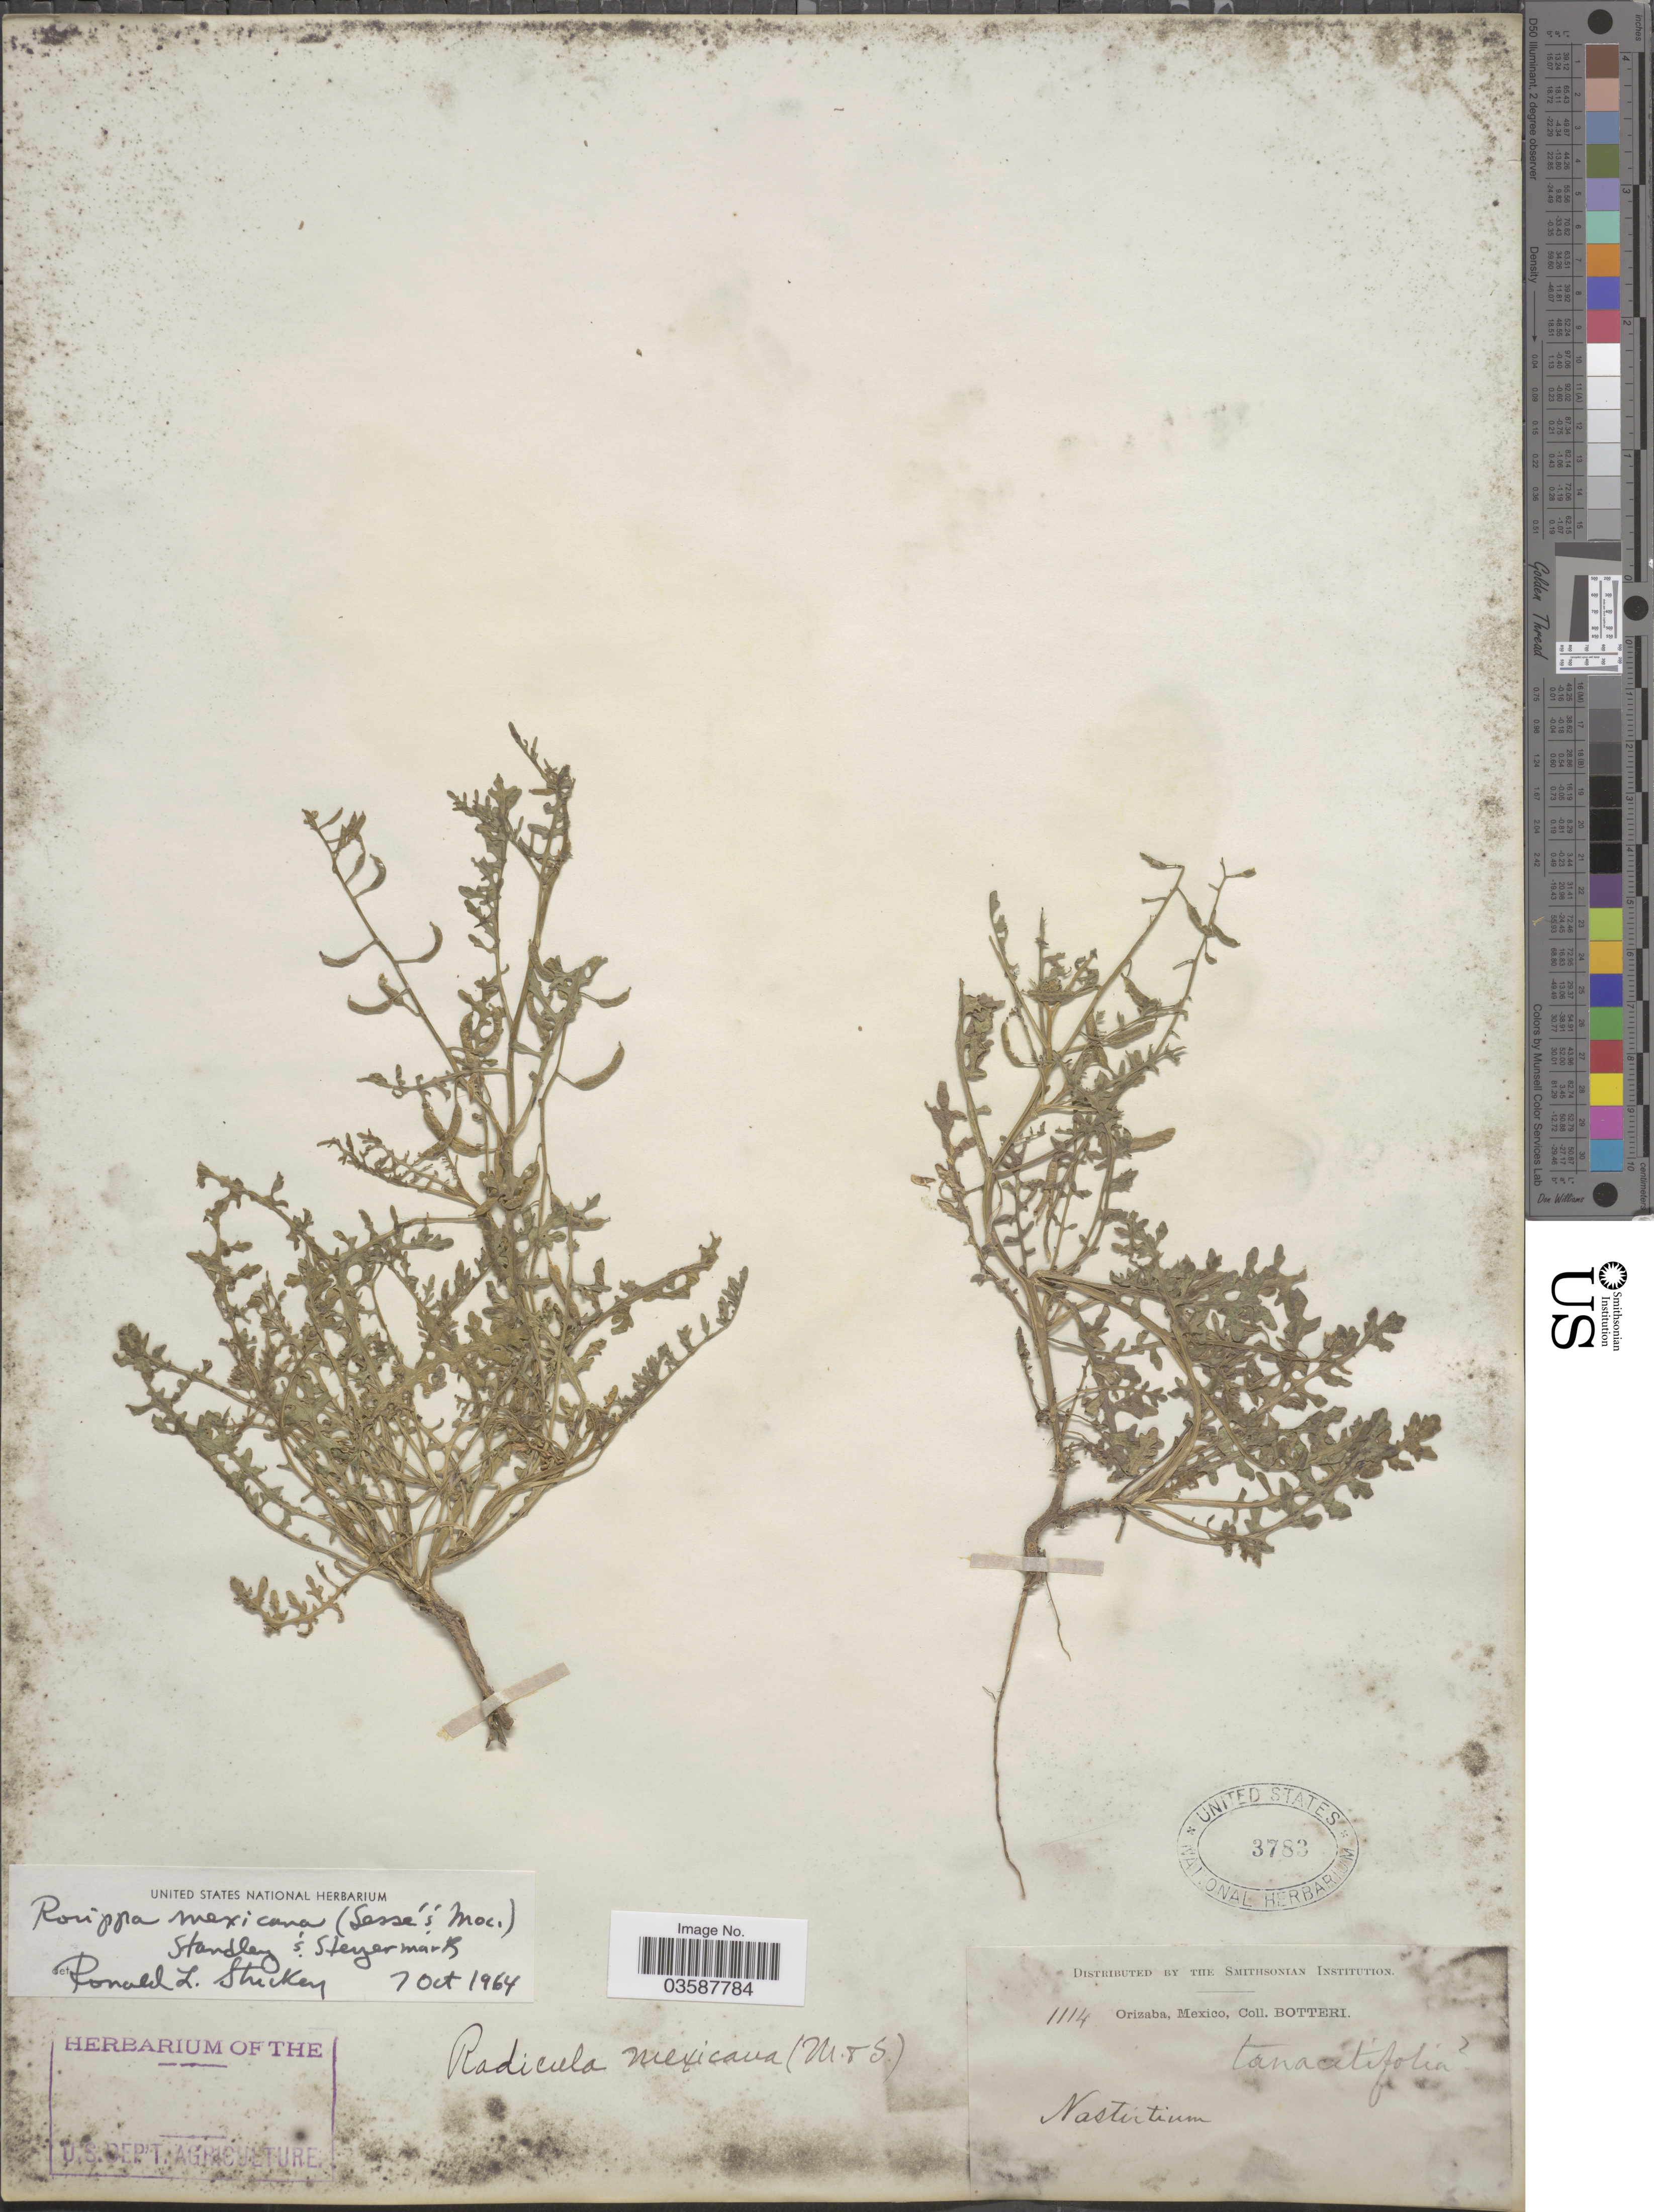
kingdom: Plantae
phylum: Tracheophyta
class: Magnoliopsida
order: Brassicales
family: Brassicaceae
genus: Rorippa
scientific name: Rorippa mexicana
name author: (Moc.) Standl. & Steyerm.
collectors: -. Botteri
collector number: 1114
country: Mexico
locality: Orizaba.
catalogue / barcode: US 3783